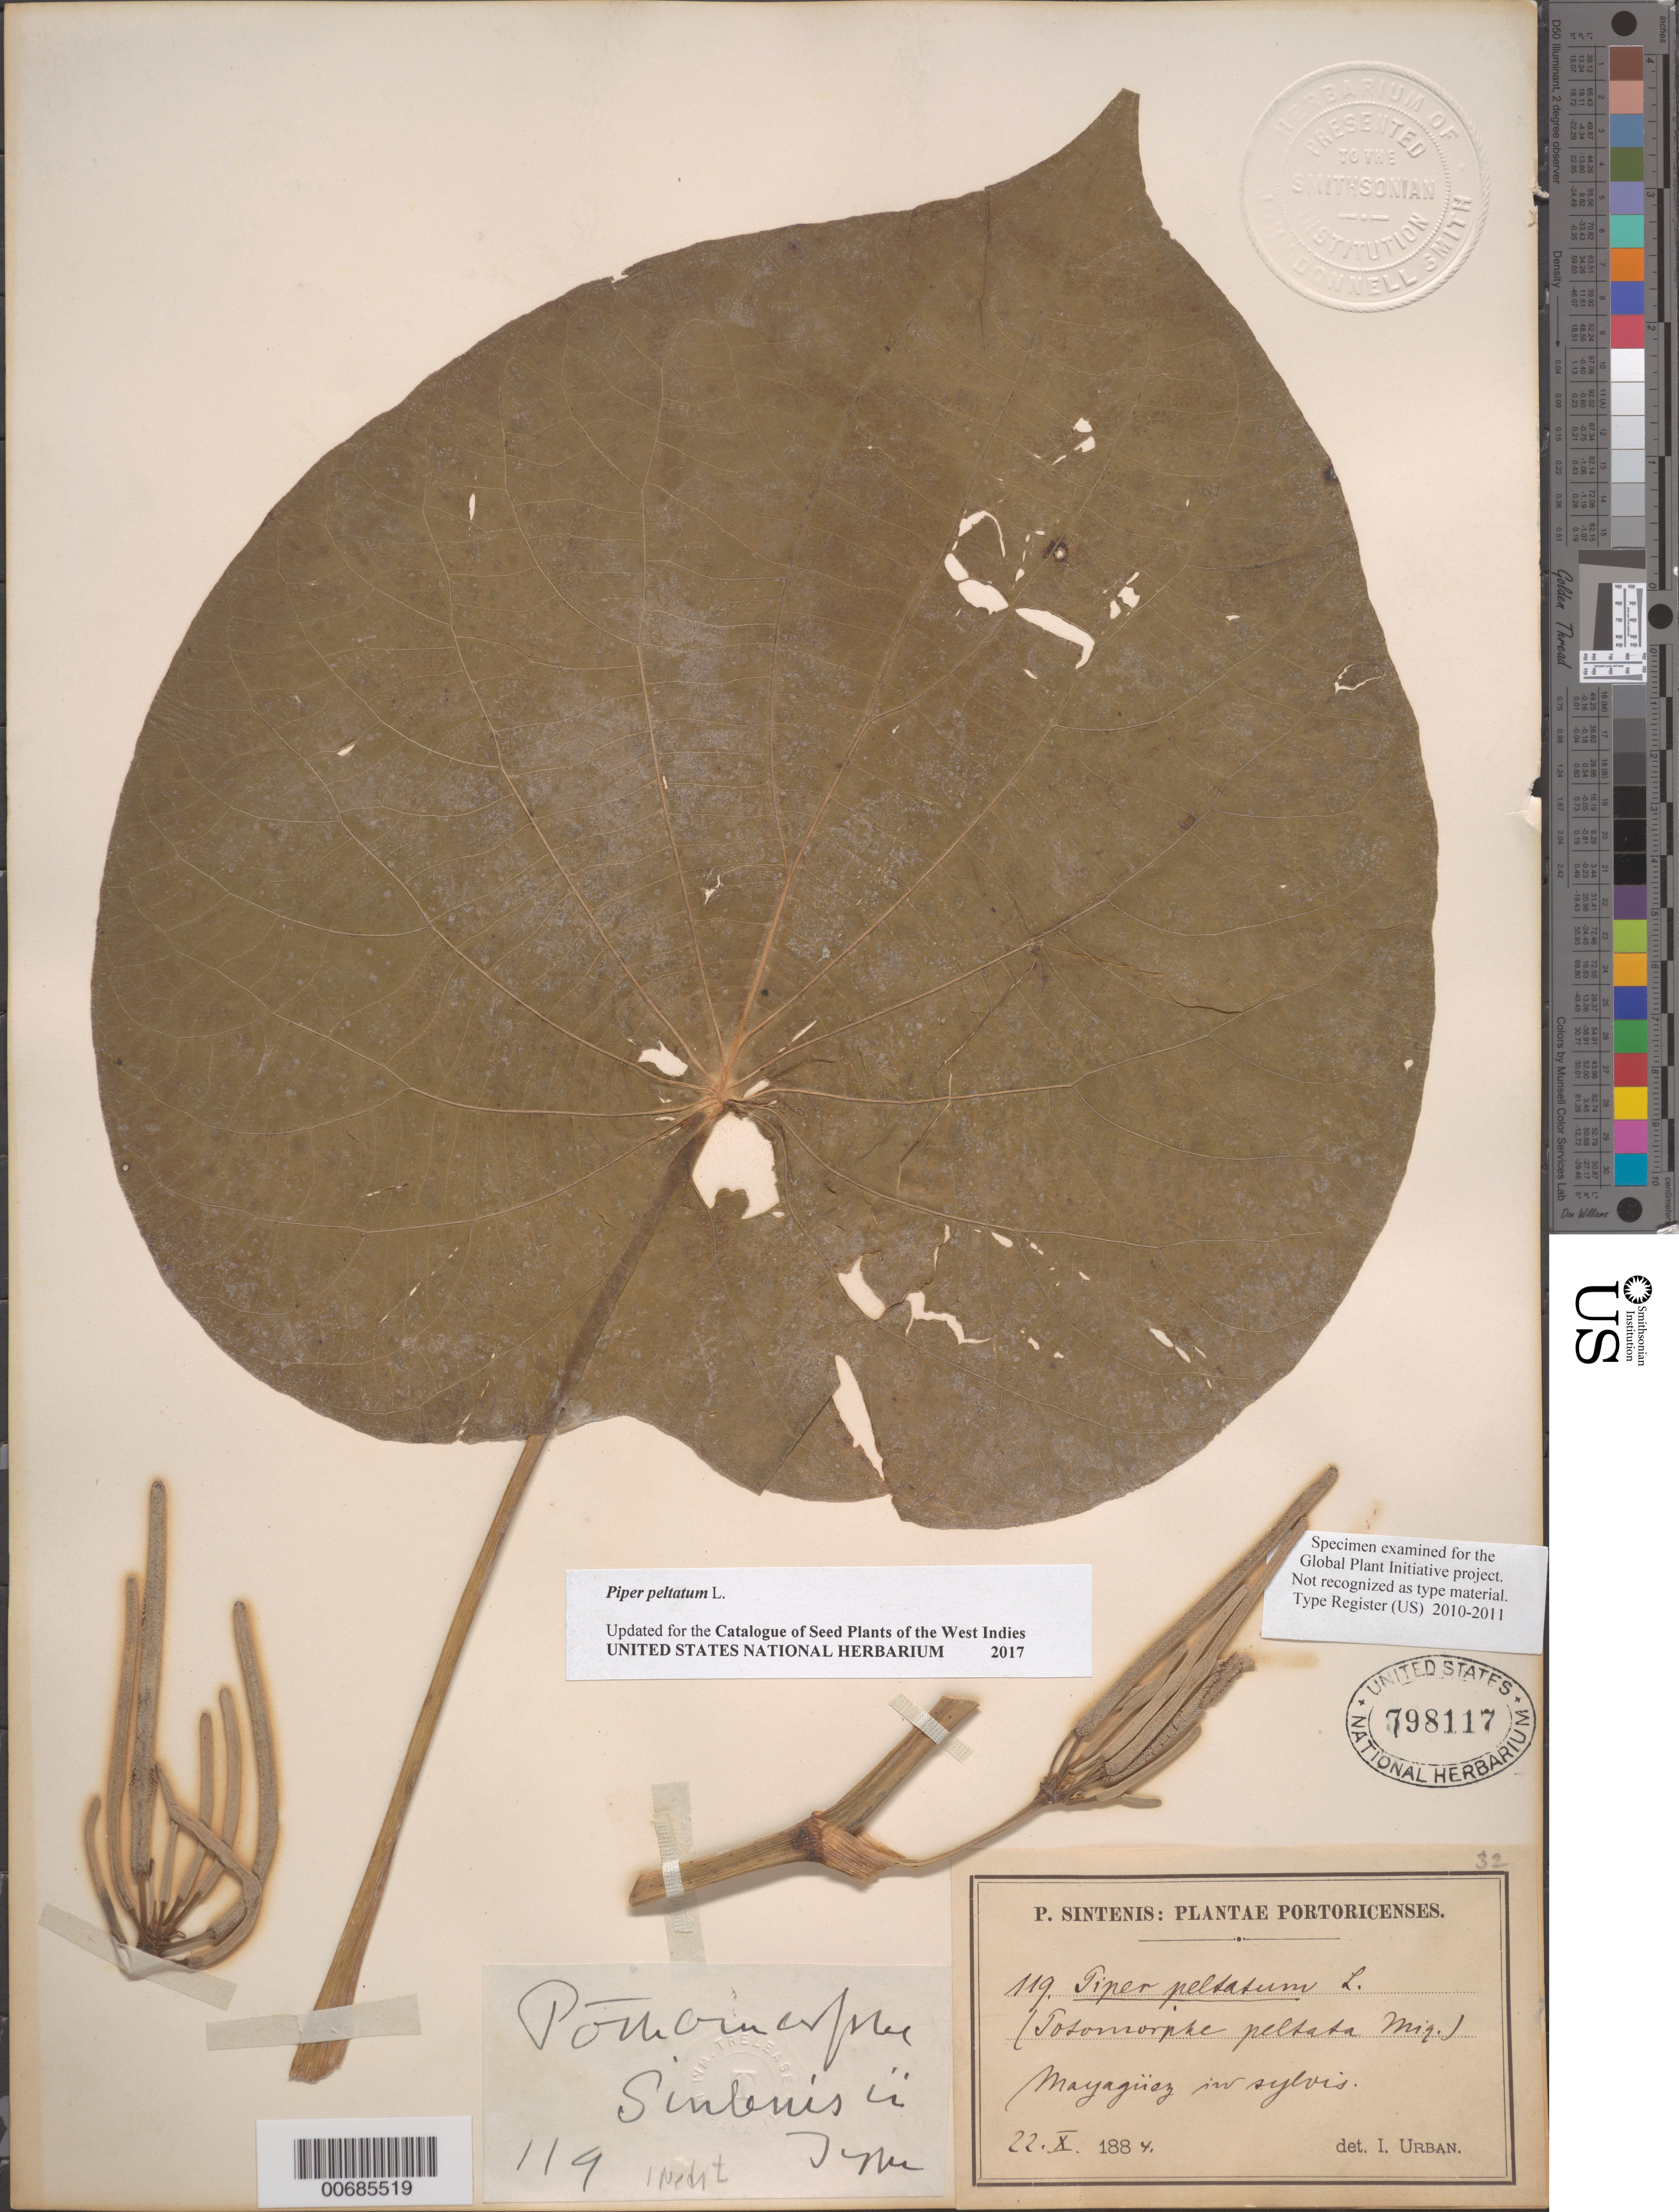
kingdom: Plantae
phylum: Tracheophyta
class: Magnoliopsida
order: Piperales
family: Piperaceae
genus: Piper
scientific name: Piper peltatum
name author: L.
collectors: P. Sintenis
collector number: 119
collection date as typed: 22 Oct 1884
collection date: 1884-10-22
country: Puerto Rico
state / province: Rio Grande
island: Greater Antilles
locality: Mayagiiez in sylvis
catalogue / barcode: US 798117